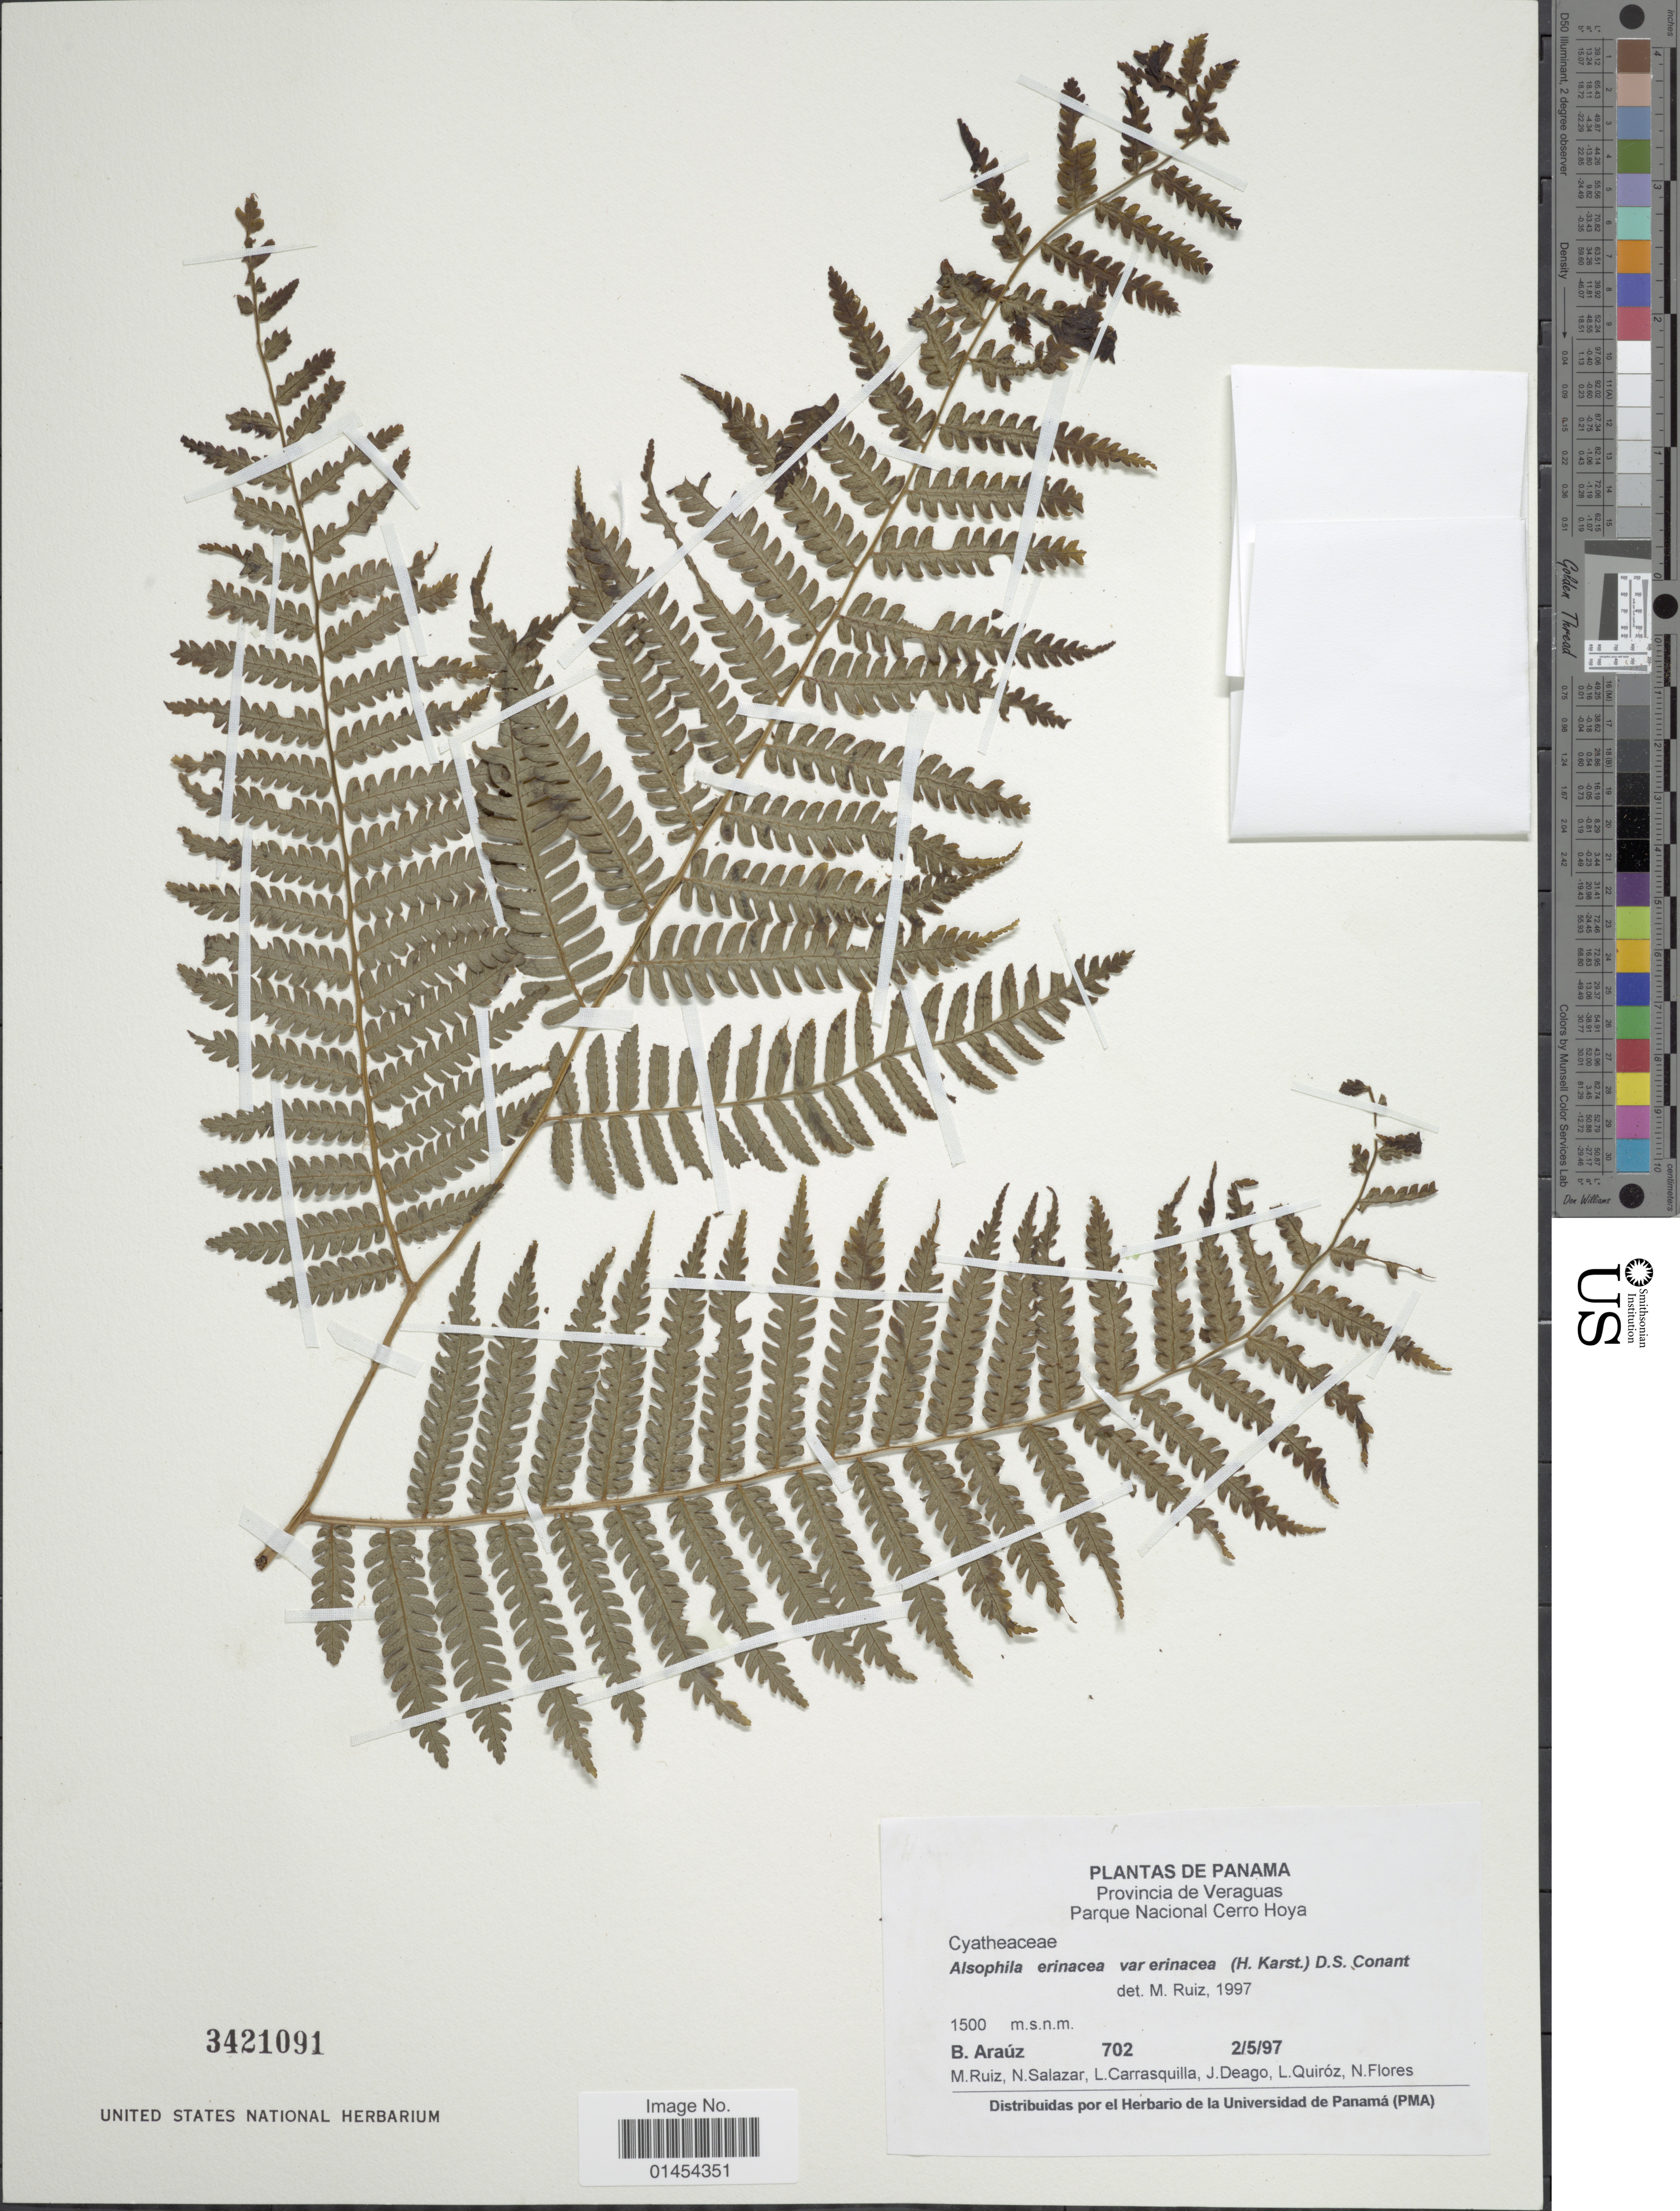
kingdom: Plantae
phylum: Tracheophyta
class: Polypodiopsida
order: Cyatheales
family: Cyatheaceae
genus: Alsophila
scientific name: Alsophila erinacea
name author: (H. Karst.) D.S. Conant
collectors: B. Araúz, M. Ruiz, N. Salazar, L. Carrasquilla & et al.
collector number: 702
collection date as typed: Transcribed d/m/y: 2/5/97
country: Panama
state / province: Veraguas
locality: Parque Nacional Cerro Hoya.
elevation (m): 1500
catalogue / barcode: US 3421091